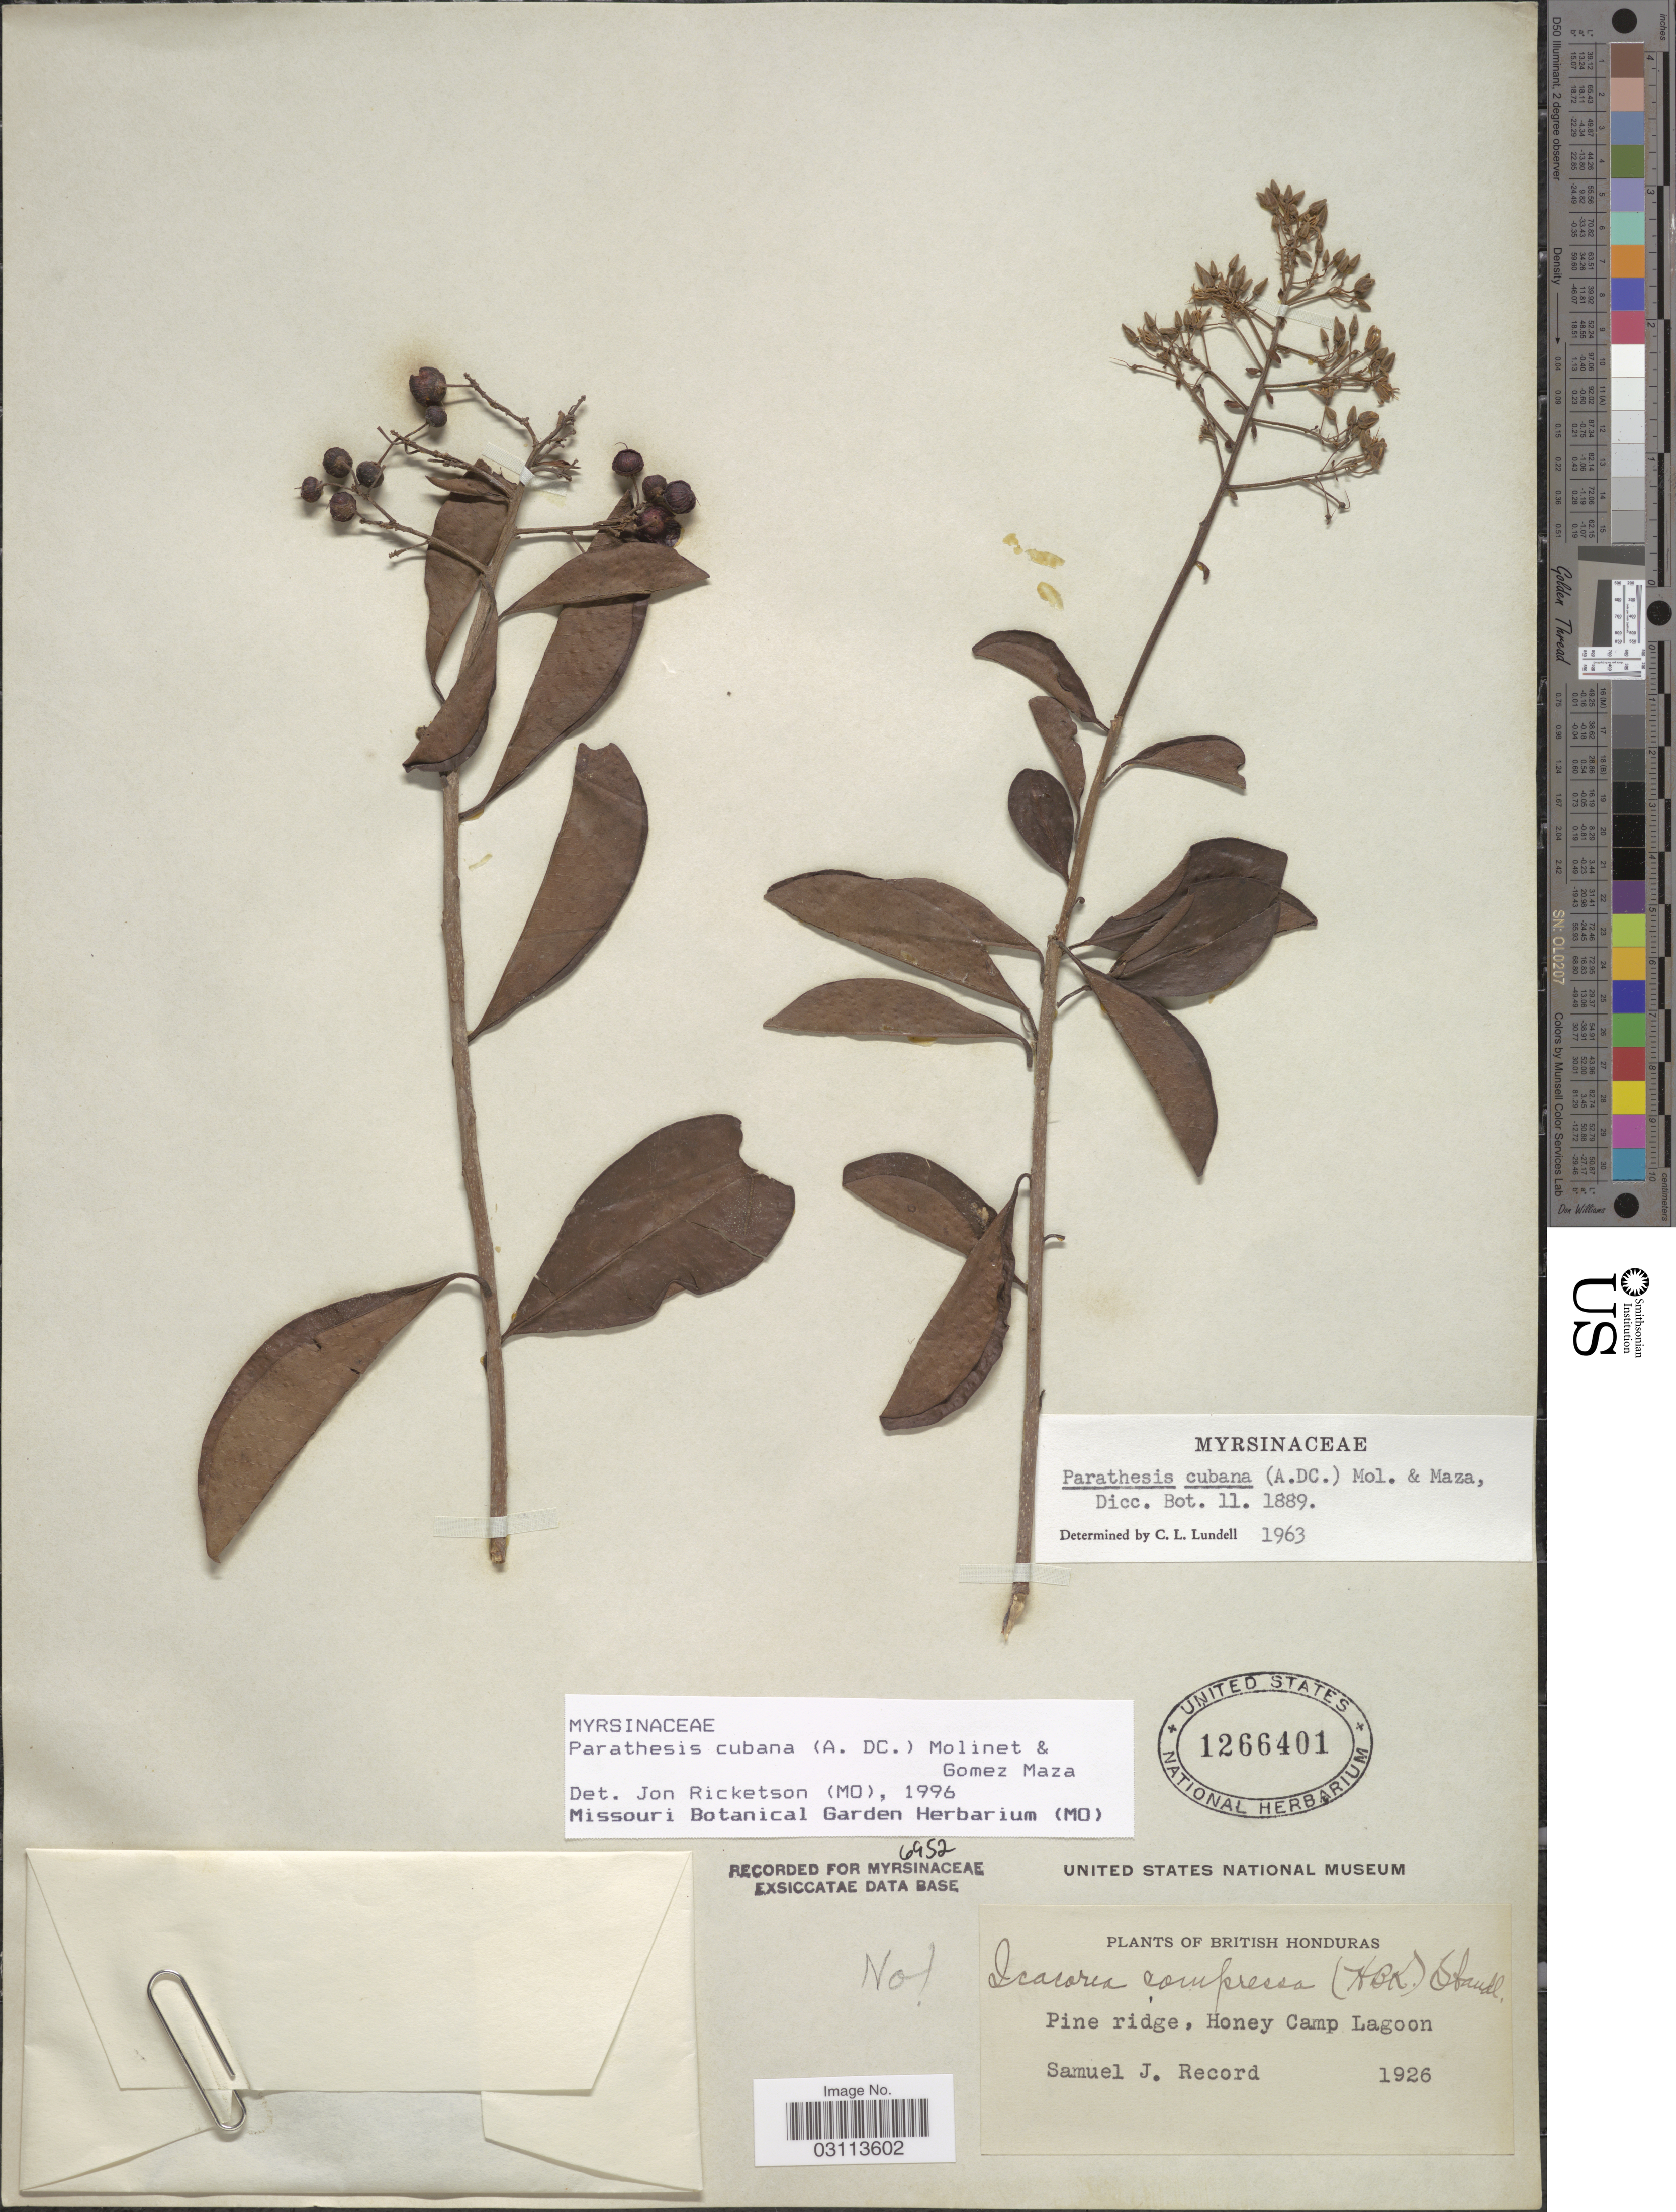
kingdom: Plantae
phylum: Tracheophyta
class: Magnoliopsida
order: Ericales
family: Primulaceae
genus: Parathesis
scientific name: Parathesis cubana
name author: (A. DC.) Molinet & M. Gómez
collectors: S. J. Record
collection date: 1926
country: Belize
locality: British Honduras. Pine ridge, Honey Camp Lagoon.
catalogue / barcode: US 1266401